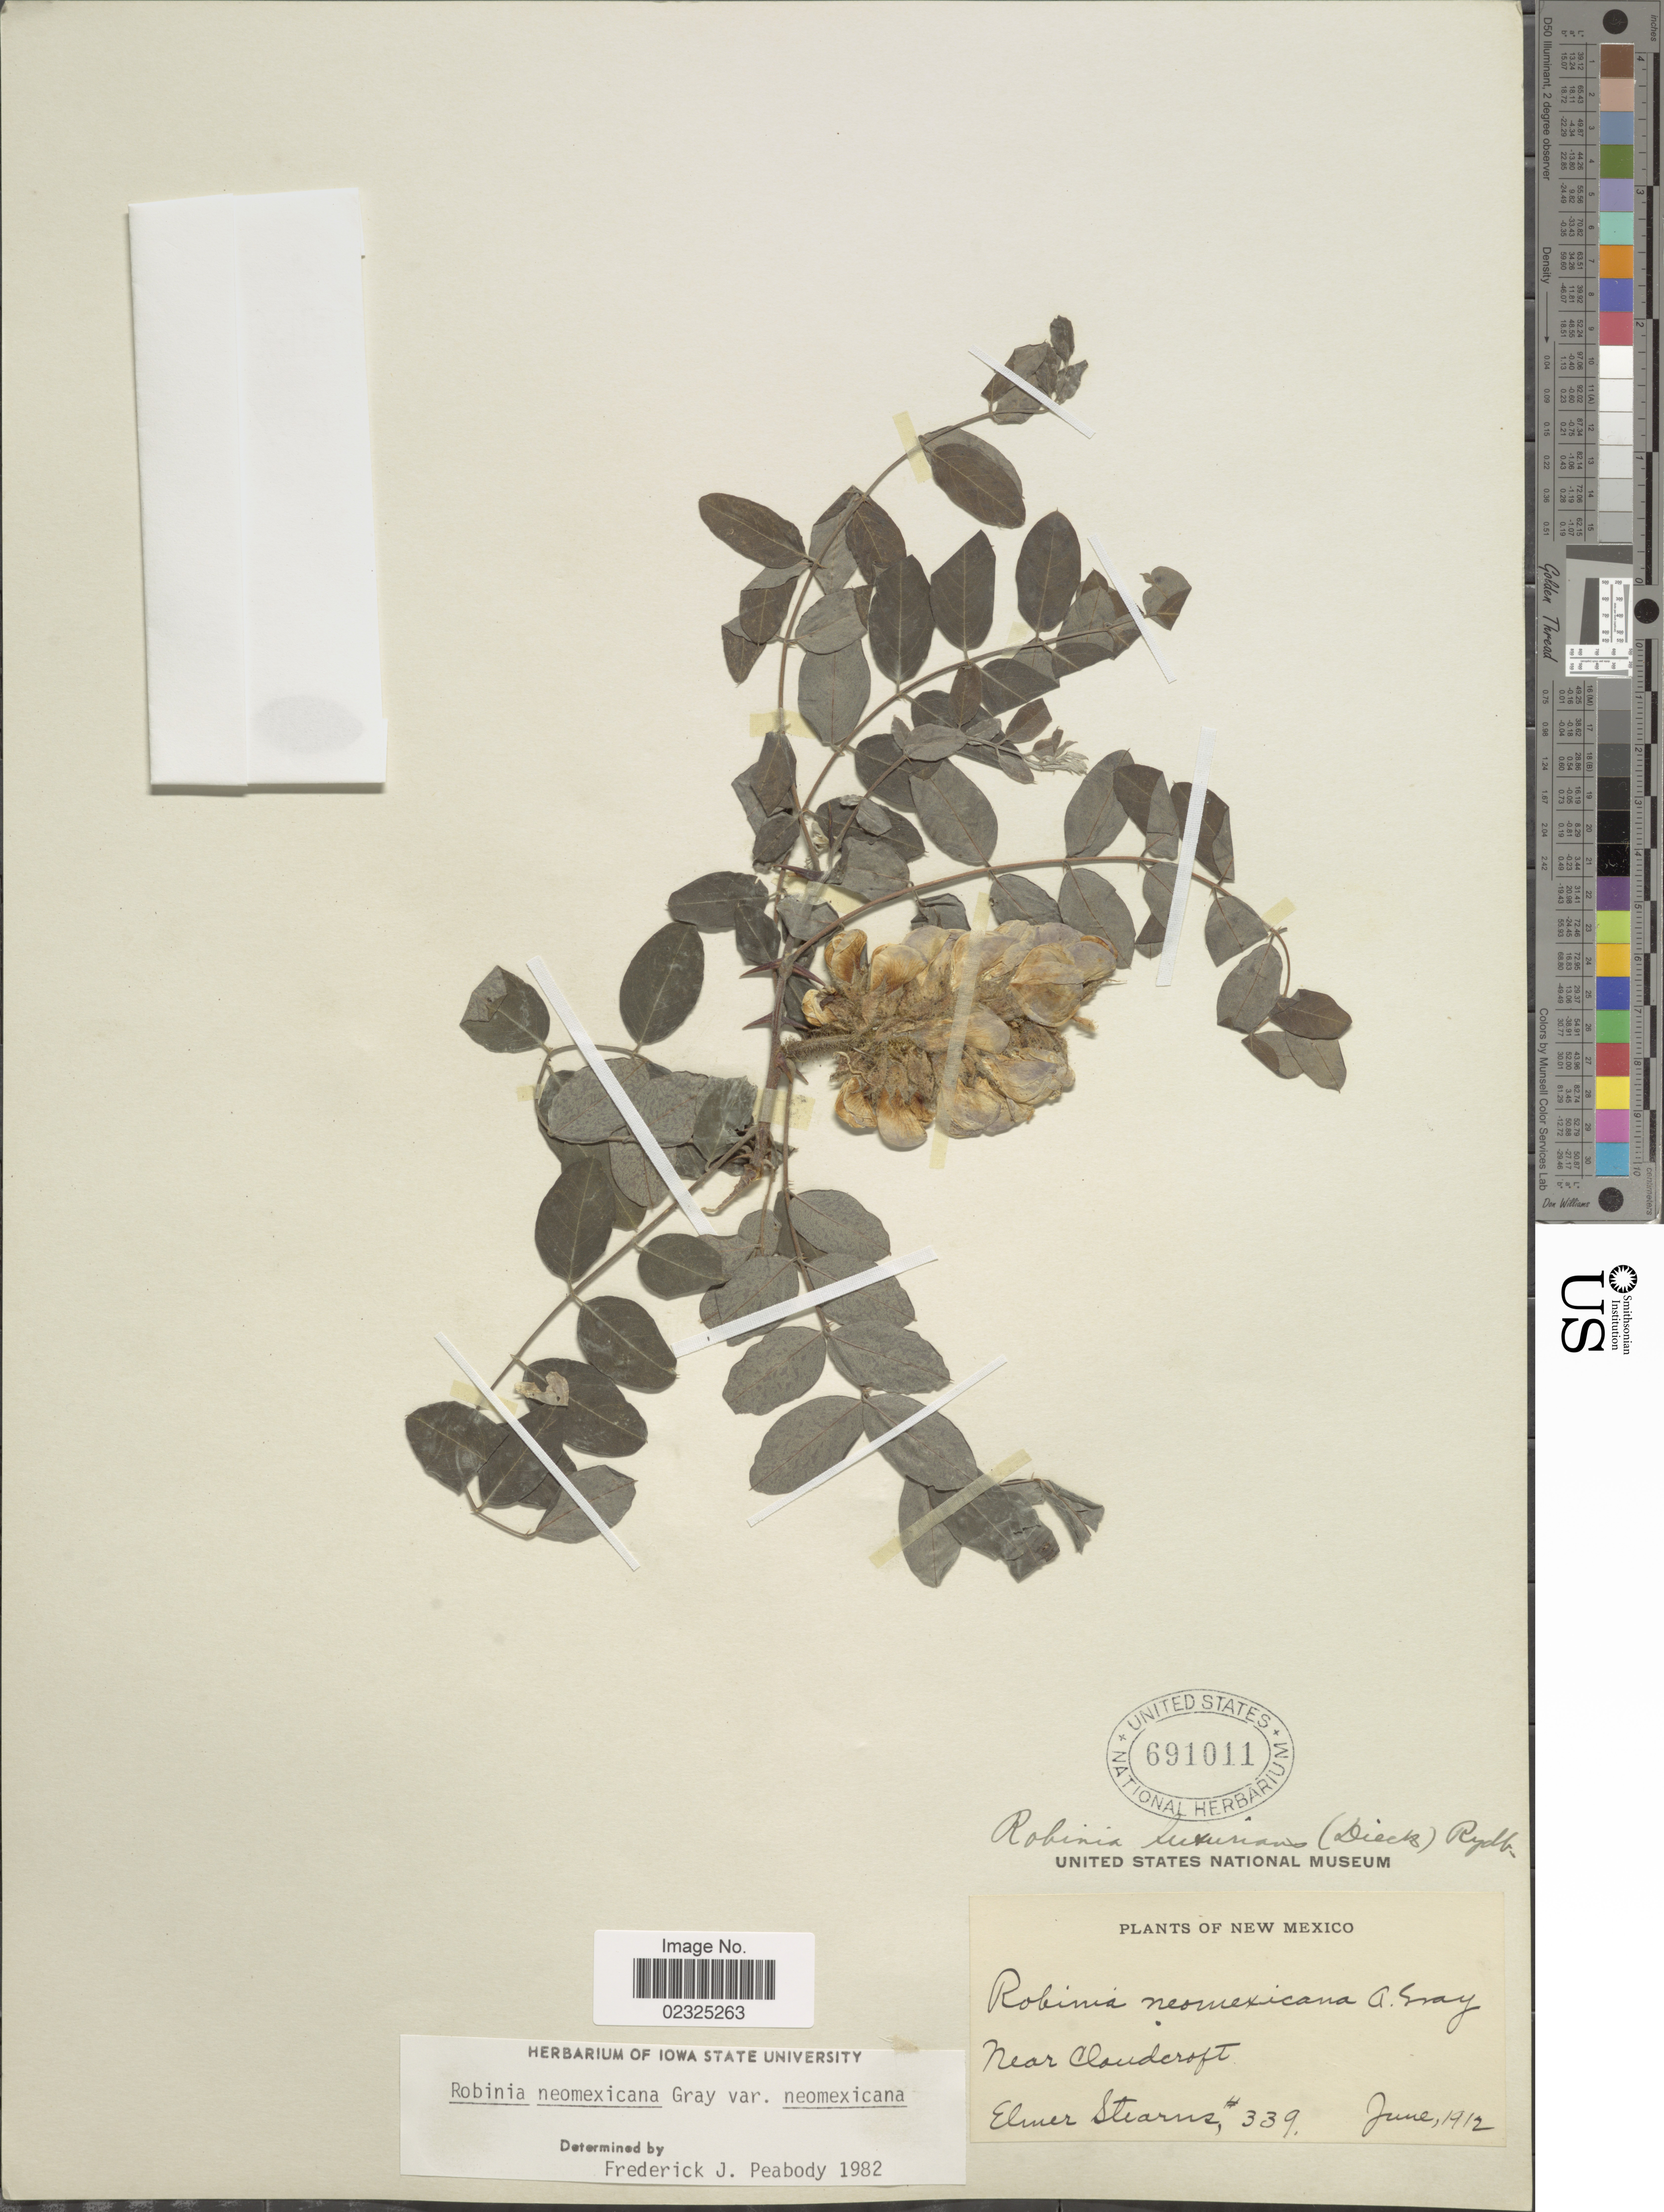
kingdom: Plantae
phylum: Tracheophyta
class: Magnoliopsida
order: Fabales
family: Fabaceae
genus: Robinia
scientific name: Robinia luxurians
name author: (Dieck) Rydb.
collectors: E. Stearns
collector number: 339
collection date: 1912-06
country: United States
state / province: New Mexico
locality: Near Cloudcroft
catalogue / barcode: US 691011